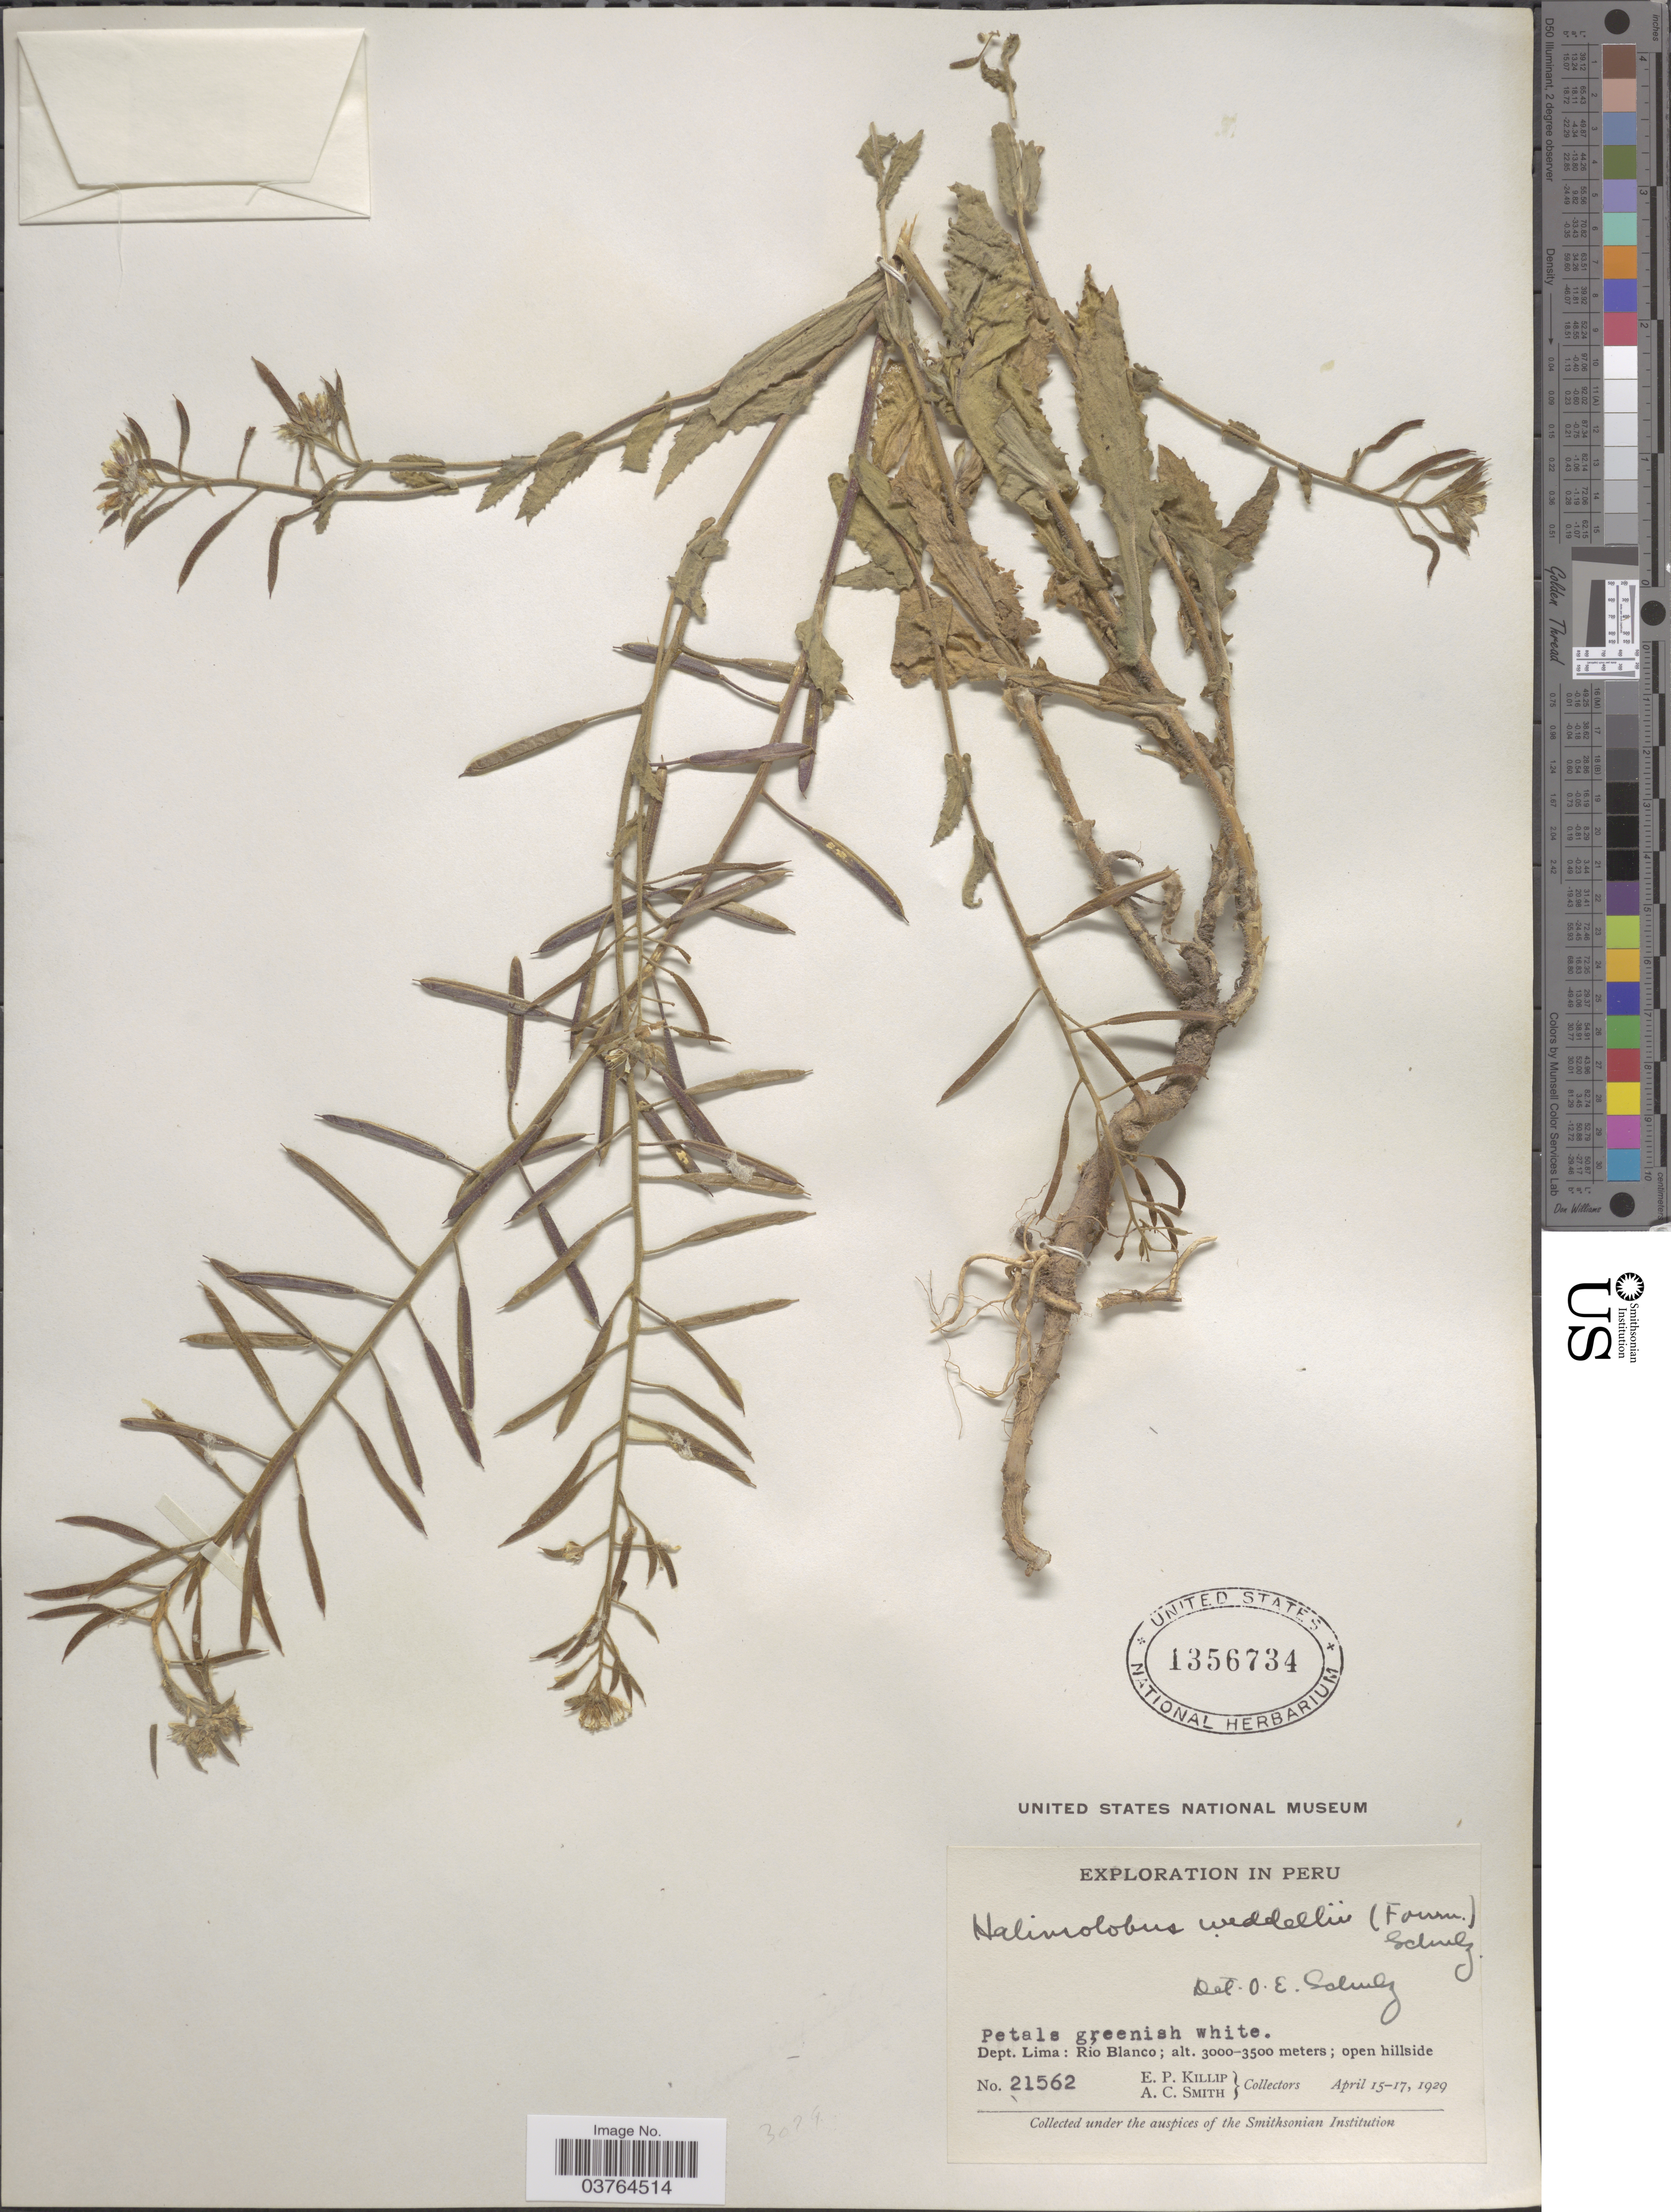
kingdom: Plantae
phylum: Tracheophyta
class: Magnoliopsida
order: Brassicales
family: Brassicaceae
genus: Exhalimolobos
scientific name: Exhalimolobos hispidulus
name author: (DC.) Al-Shehbaz & C.D. Bailey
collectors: E. P. Killip & A. C. Smith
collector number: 21562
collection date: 1929-04-15/1929-04-17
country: Peru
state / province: Lima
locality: Dept. Lima: Rio Blanco.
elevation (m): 3000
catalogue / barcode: US 1356734